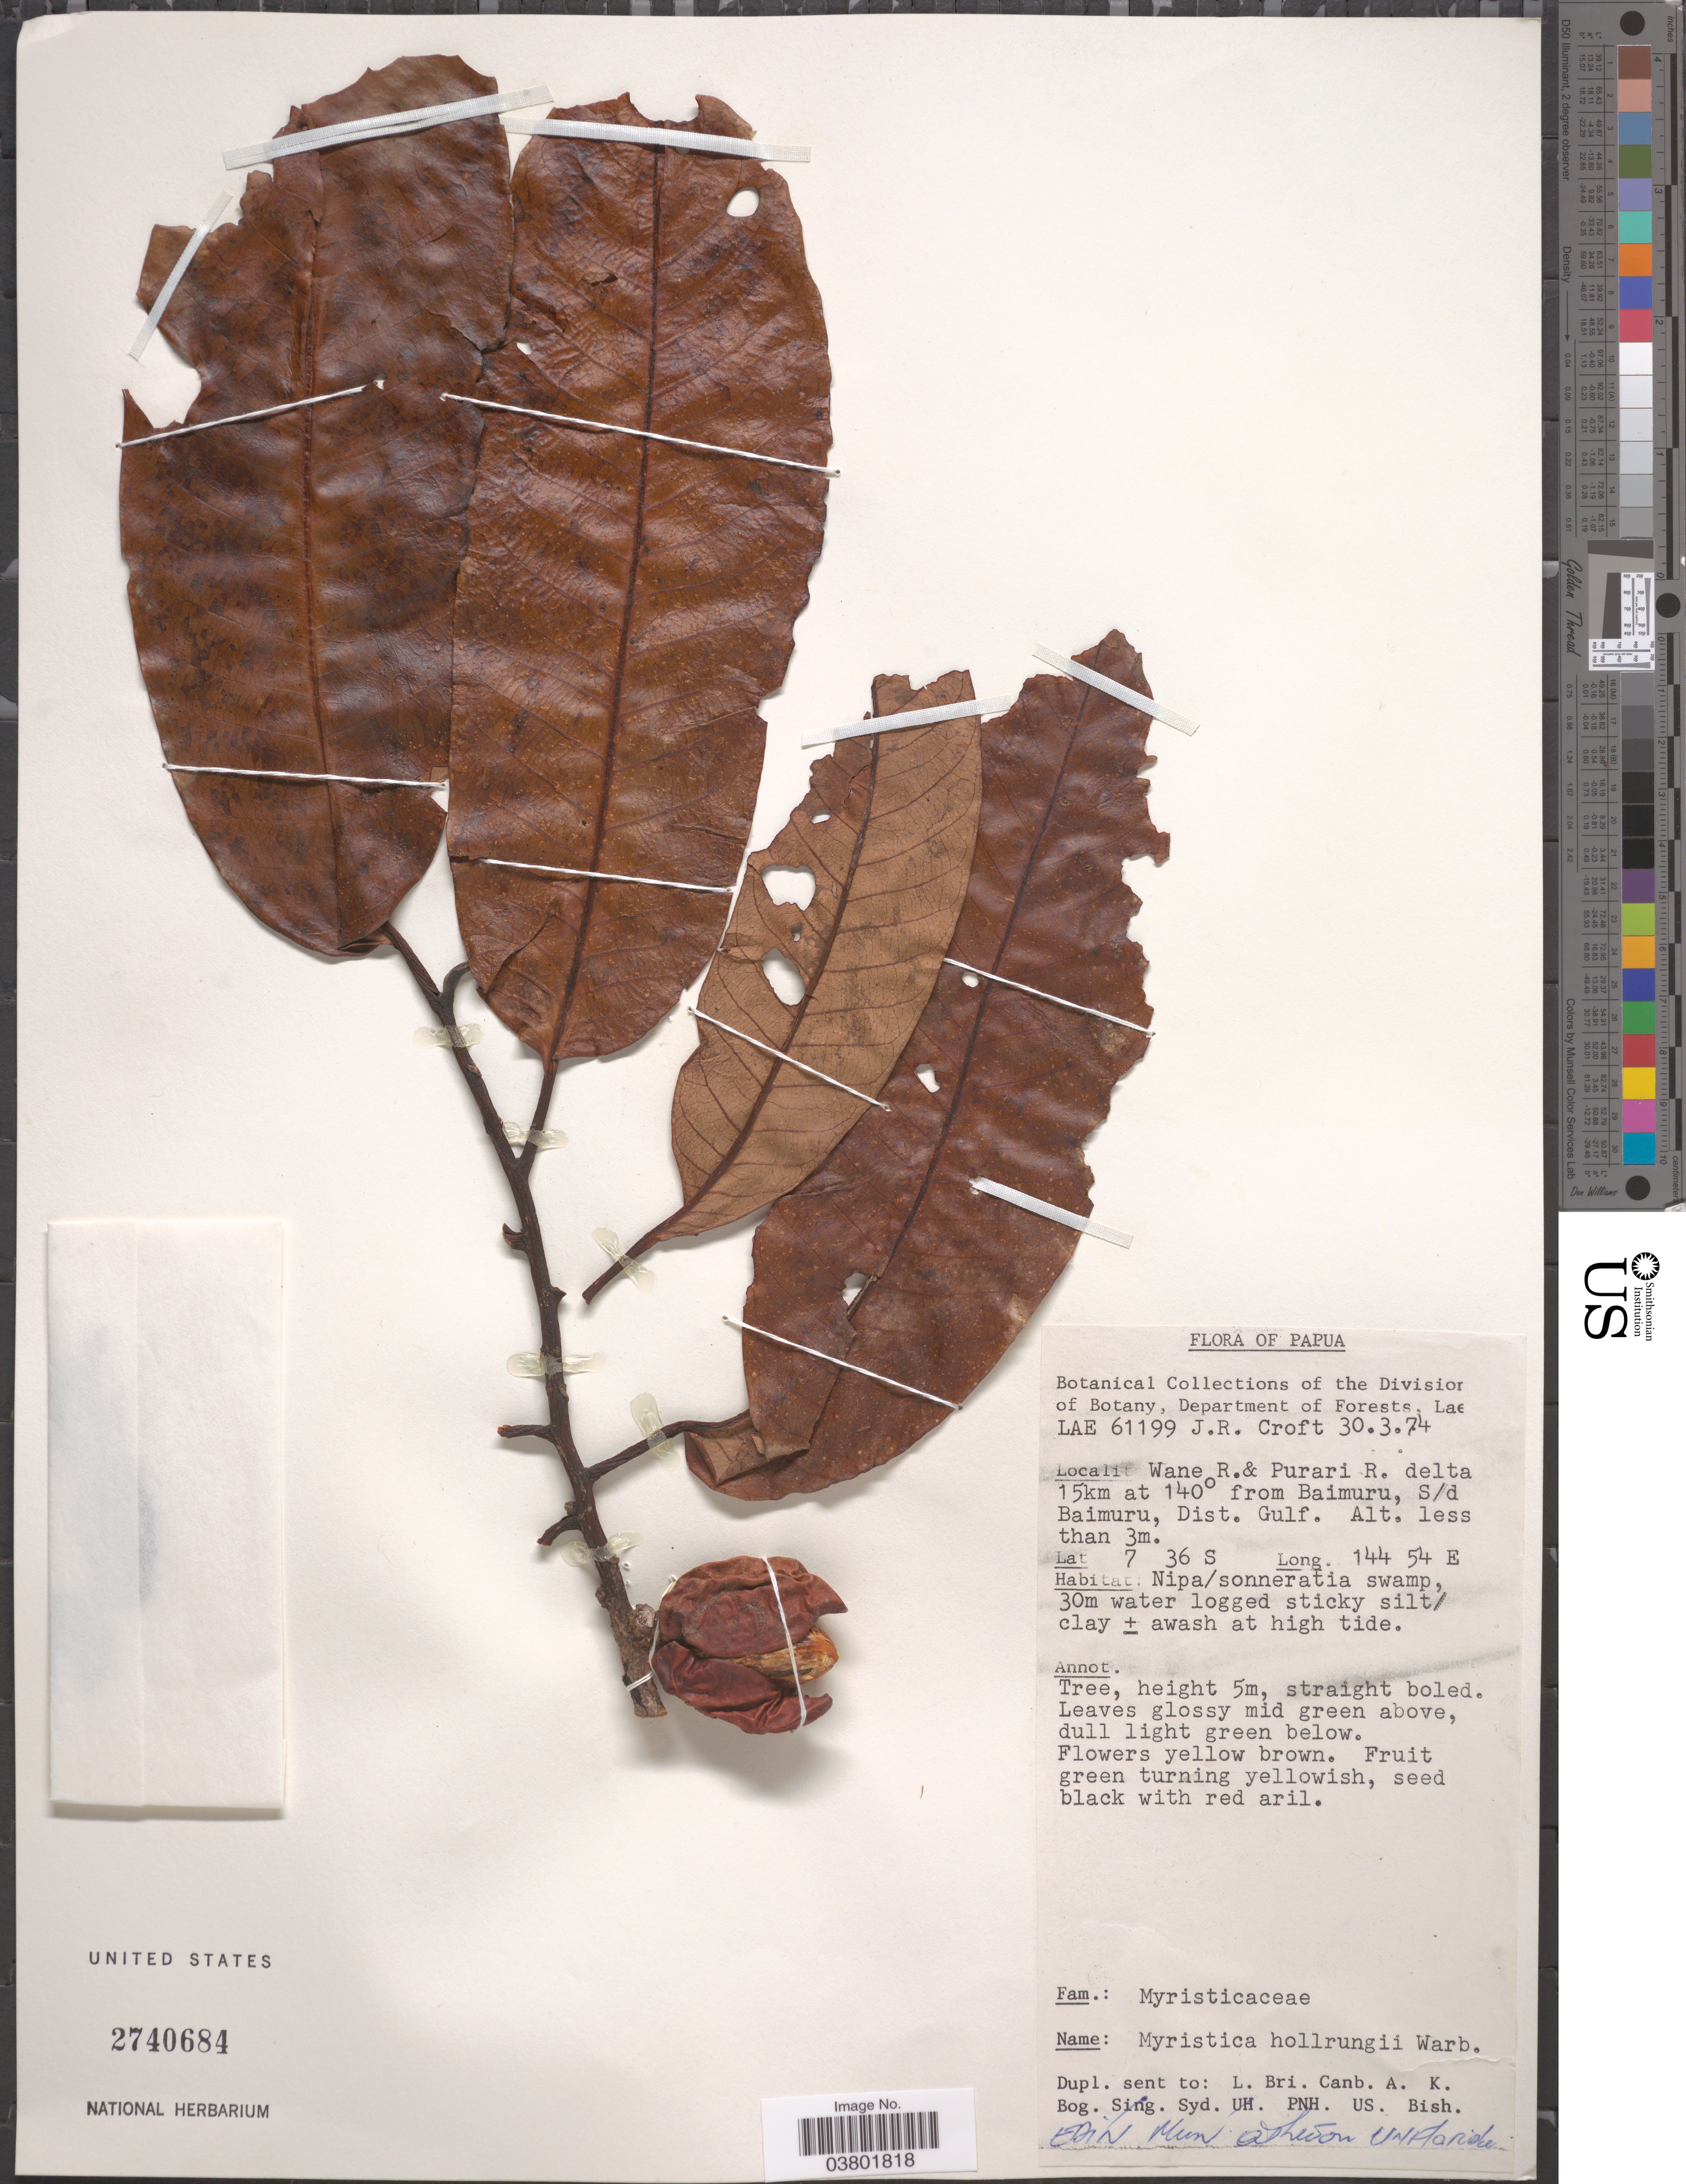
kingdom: Plantae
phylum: Tracheophyta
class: Magnoliopsida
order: Magnoliales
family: Myristicaceae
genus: Myristica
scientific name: Myristica hollrungii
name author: Warb.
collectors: J. R. Croft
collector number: LAE61199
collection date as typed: Transcribed d/m/y: 30/3/74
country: Papua New Guinea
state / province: Gulf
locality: Papua. Wane R. & Purari R. delta 15km at 140° from Baimuru, S/d Baimuru, Dist. Gulf.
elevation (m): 3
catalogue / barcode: US 2740684